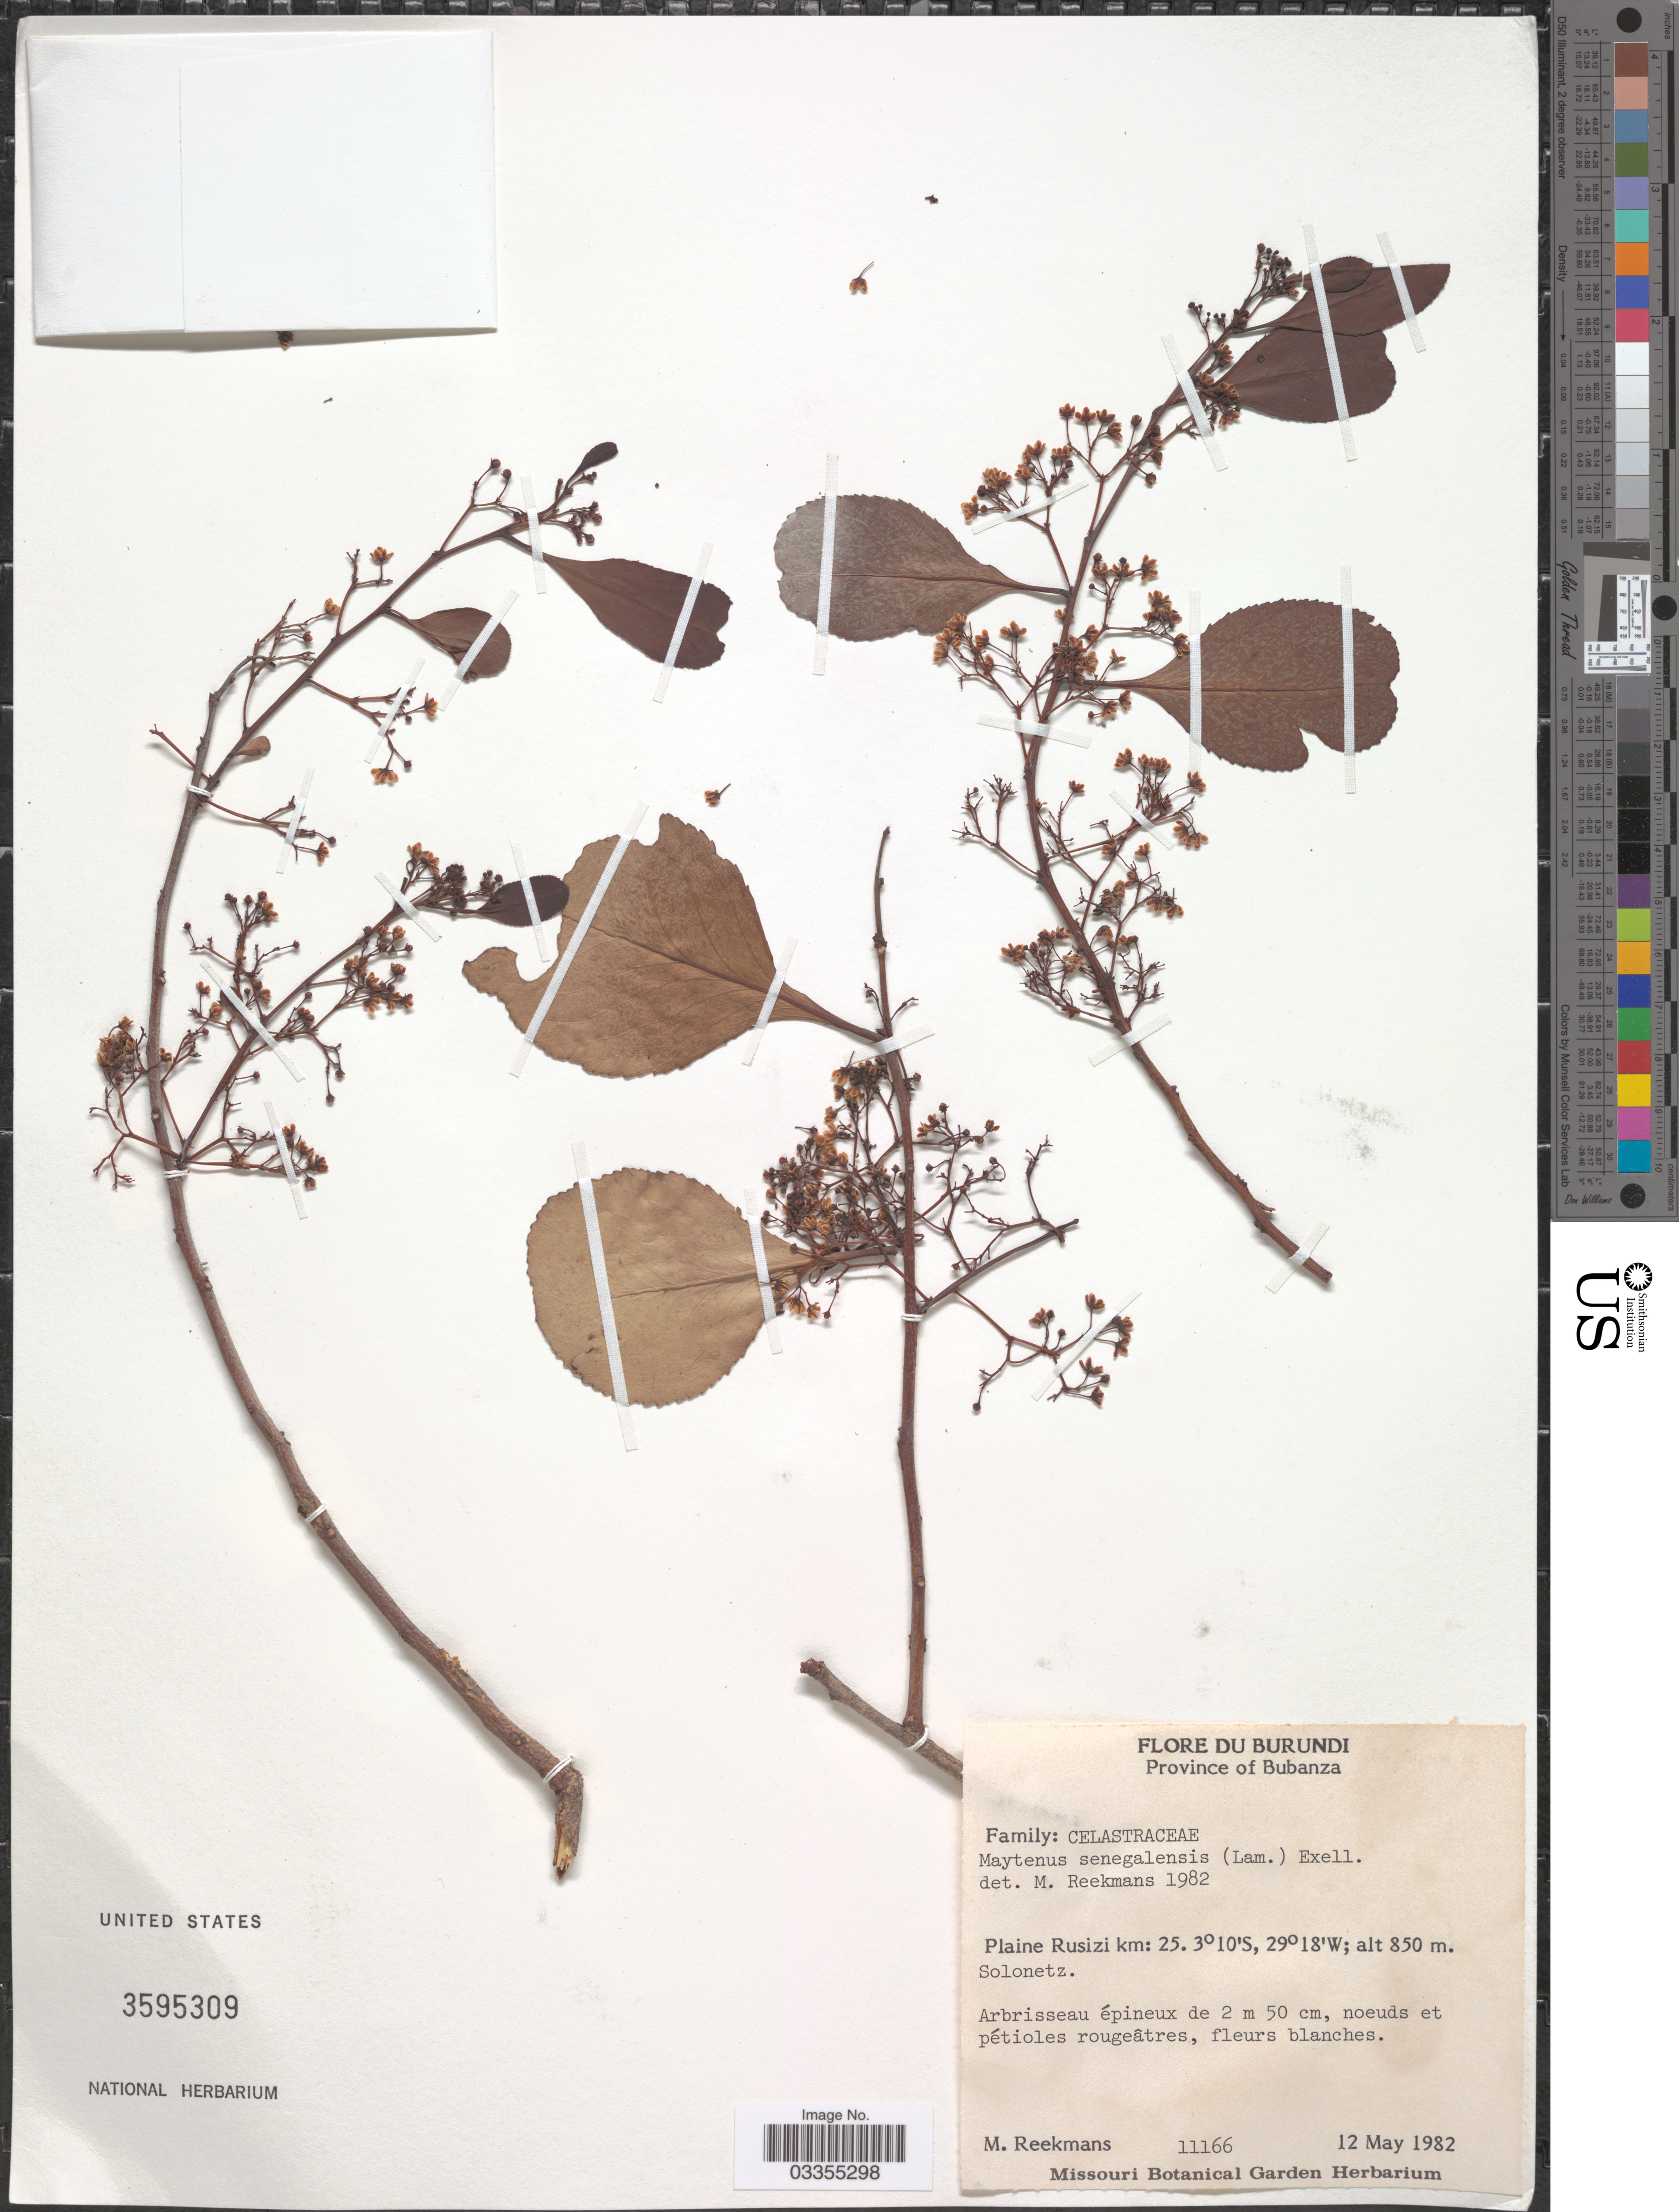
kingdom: Plantae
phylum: Tracheophyta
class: Magnoliopsida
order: Celastrales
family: Celastraceae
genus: Gymnosporia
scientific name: Gymnosporia senegalensis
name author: (Lam.) Loes.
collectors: M. Reekmans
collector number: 11166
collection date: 1982-05-12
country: Burundi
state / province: Bubanza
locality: Plaine Rusizi km: 25. Solonetz.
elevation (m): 850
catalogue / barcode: US 3595309